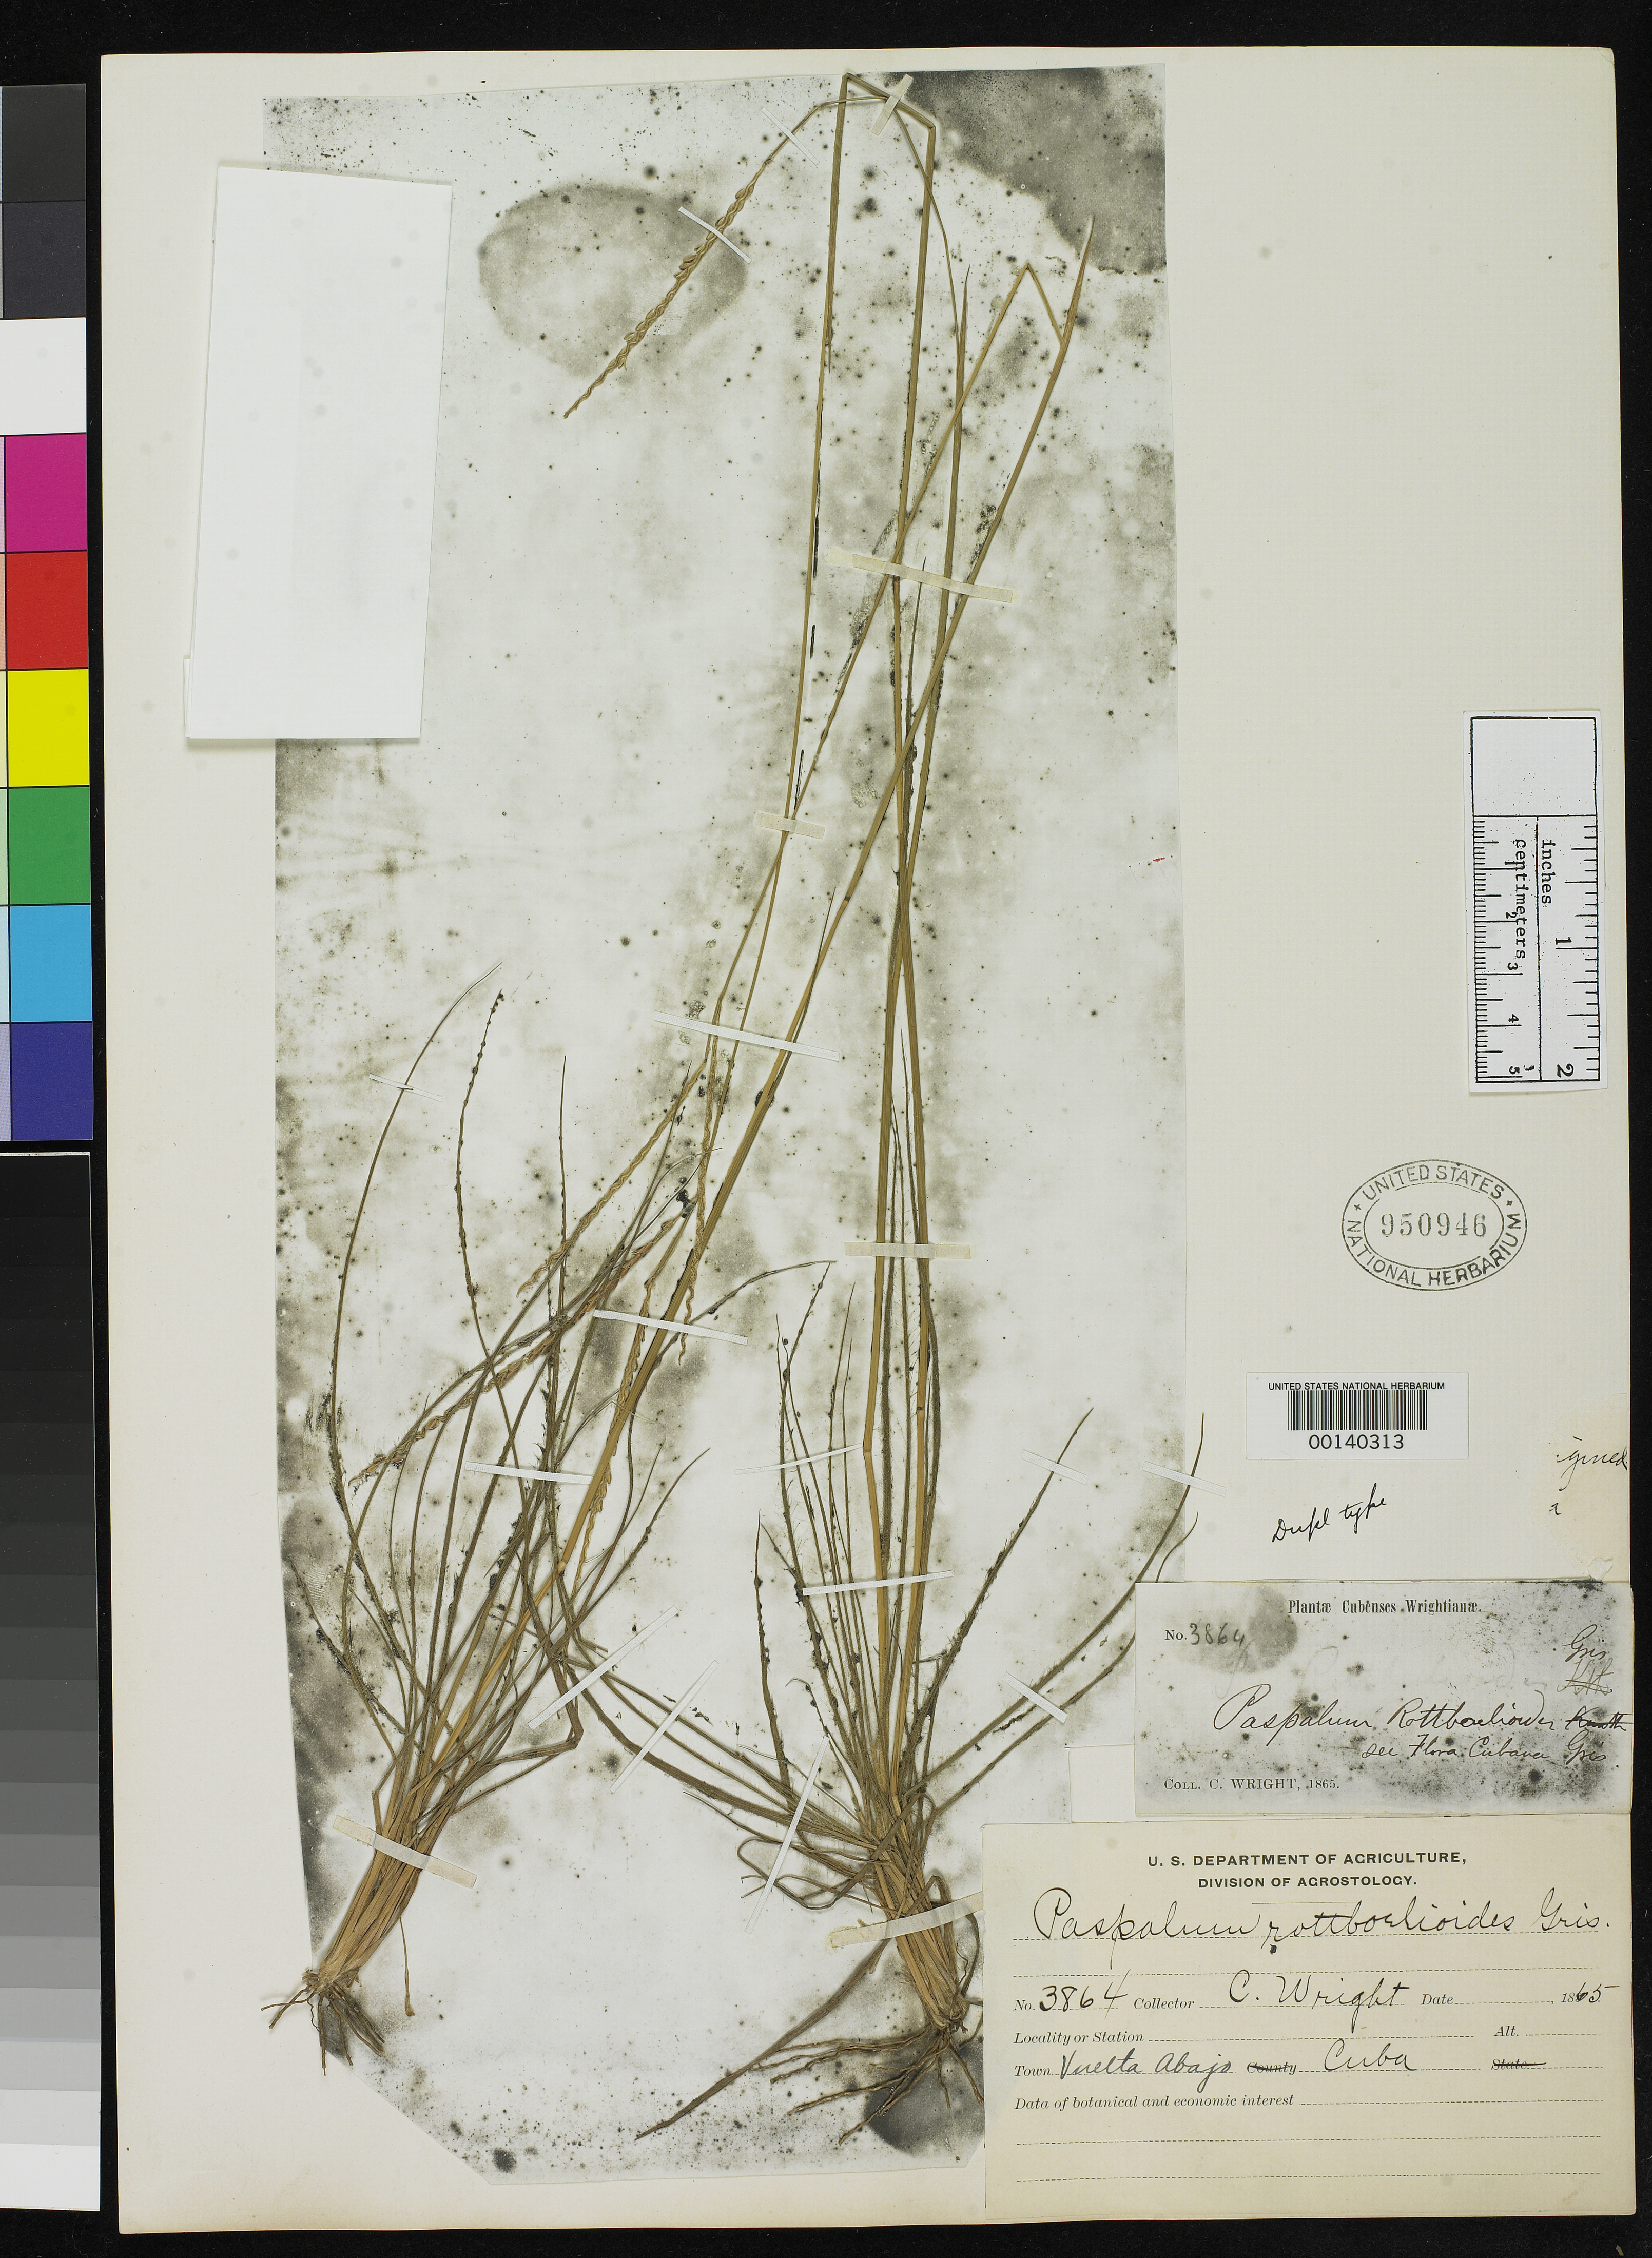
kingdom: Plantae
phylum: Tracheophyta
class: Liliopsida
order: Poales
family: Poaceae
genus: Paspalum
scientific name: Paspalum rottboelioides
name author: C. Wright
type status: Isotype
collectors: C. Wright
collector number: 3864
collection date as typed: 1865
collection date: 1865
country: Cuba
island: Greater Antilles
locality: Vuelta Abajo.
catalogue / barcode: US 950946